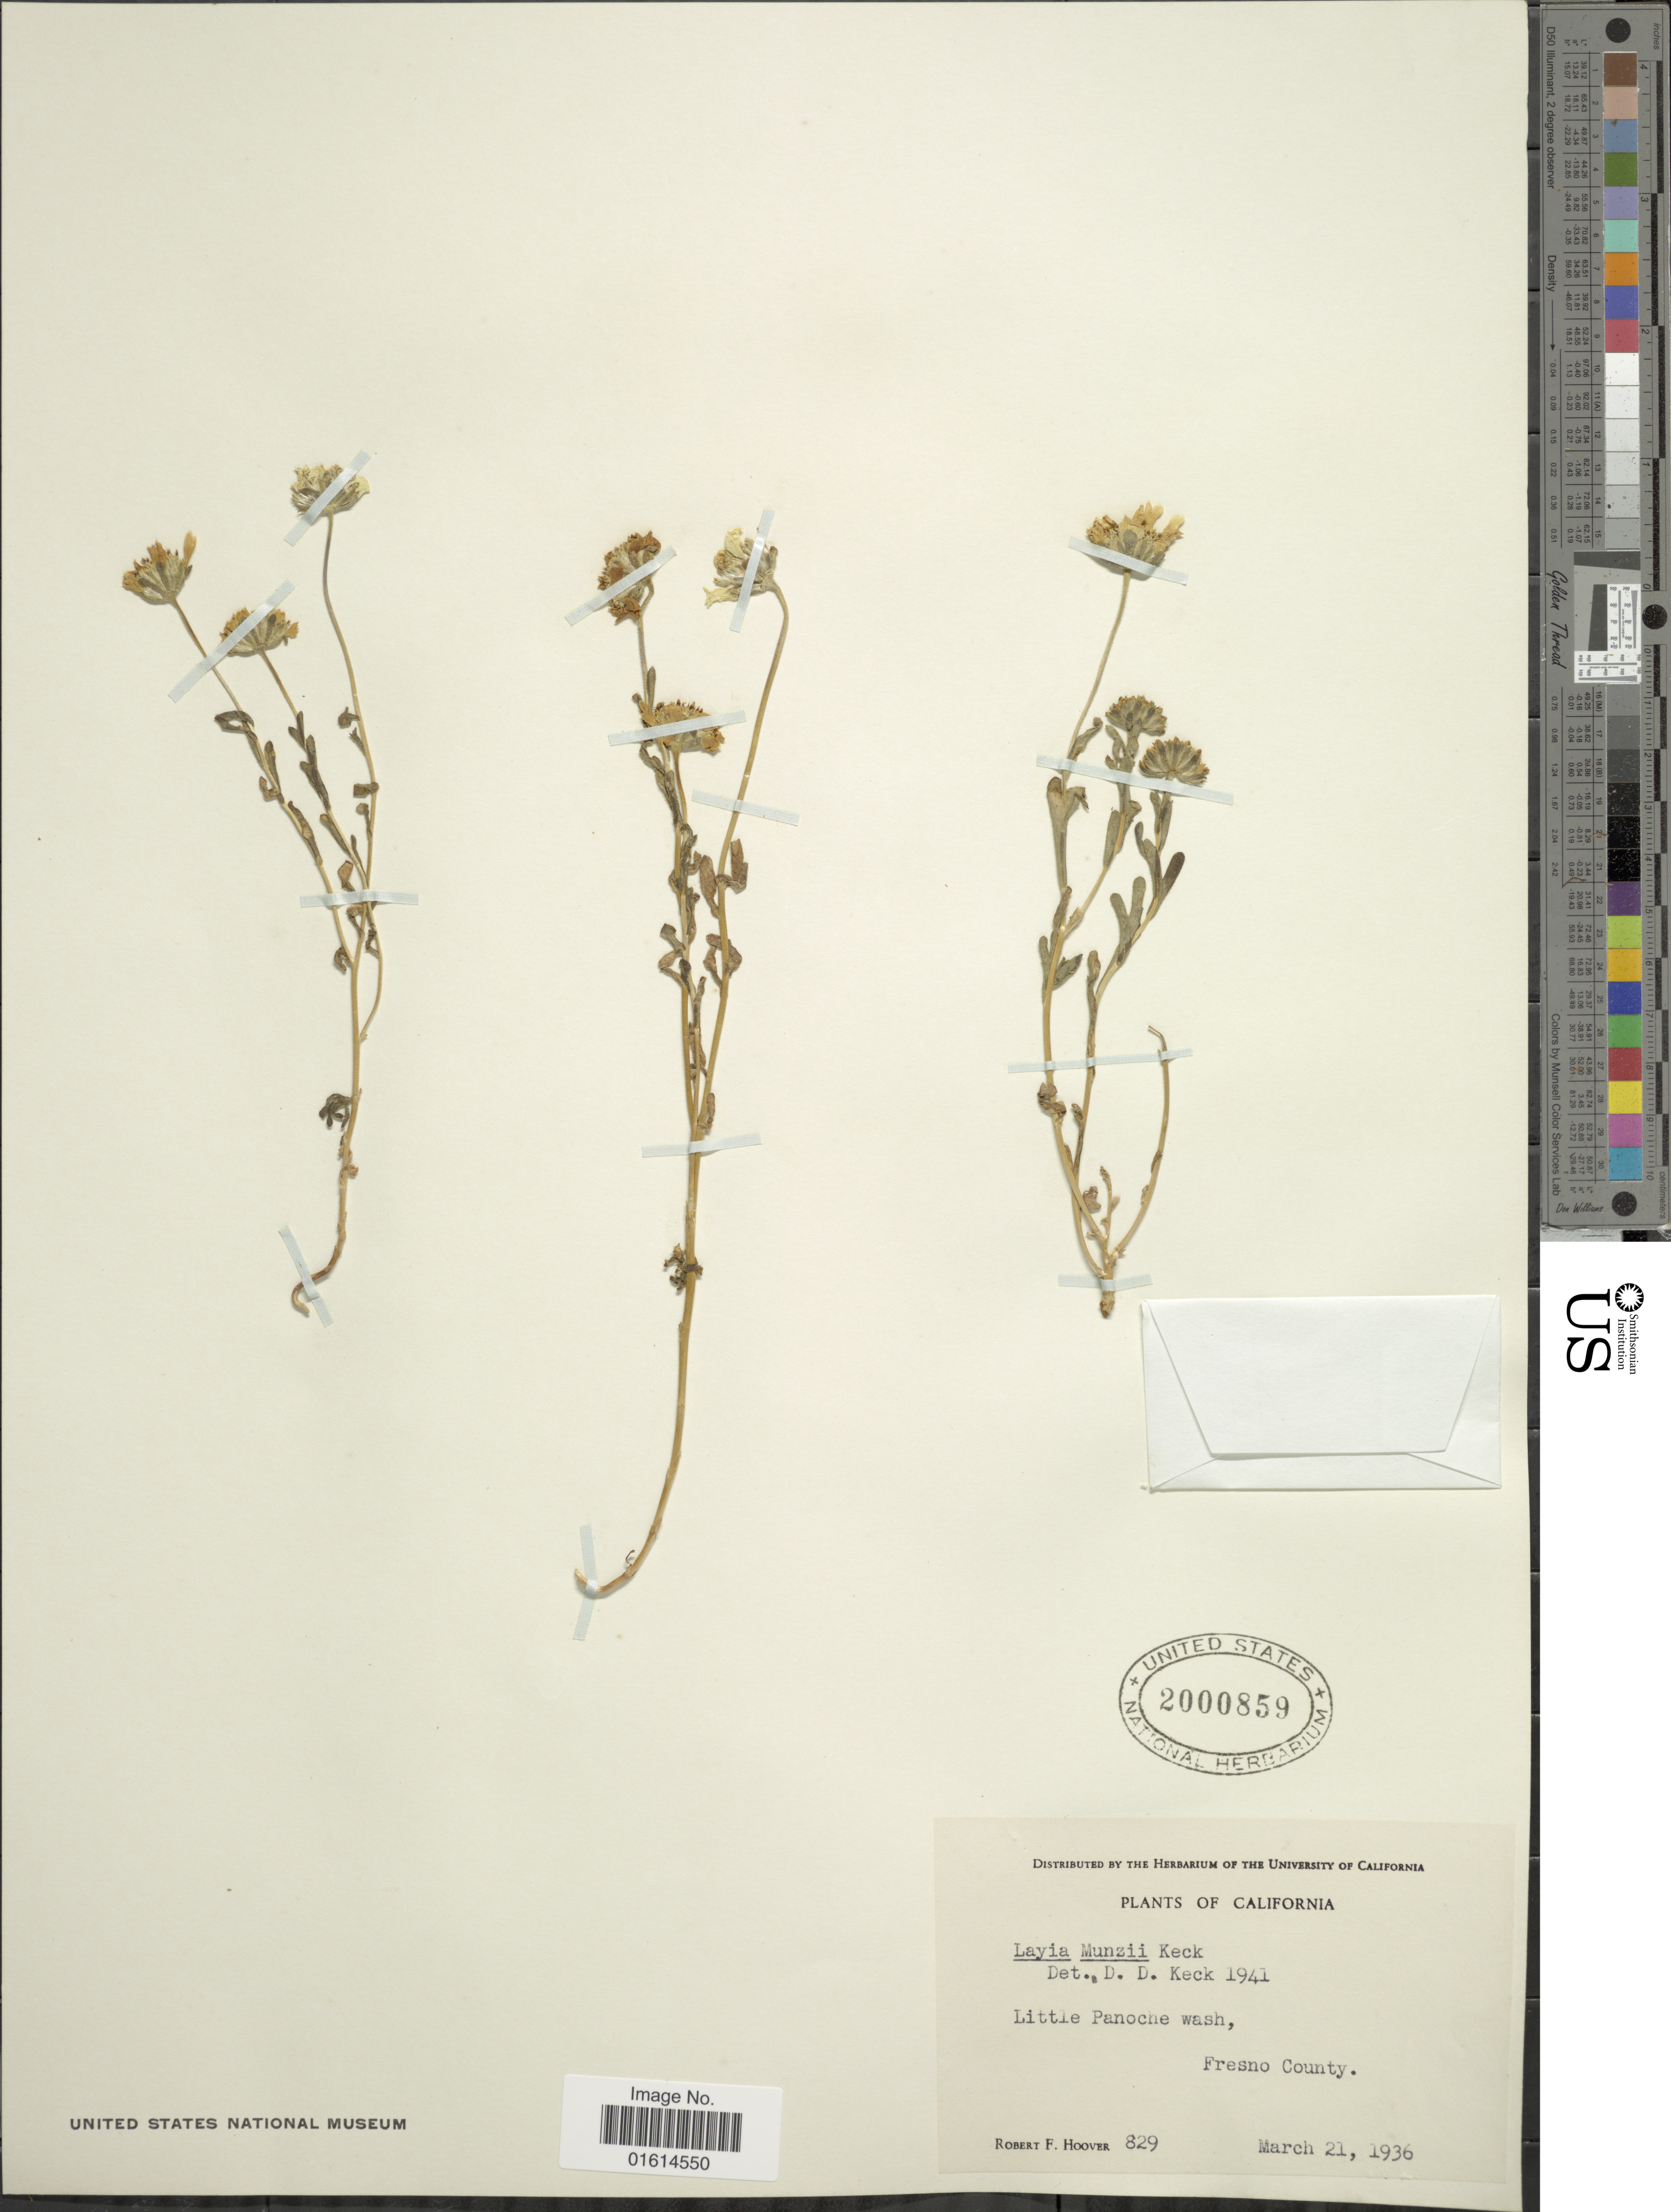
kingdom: Plantae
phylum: Tracheophyta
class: Magnoliopsida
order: Asterales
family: Asteraceae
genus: Layia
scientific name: Layia munzii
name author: D.D. Keck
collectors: R. F. Hoover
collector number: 829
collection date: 1936-03-21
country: United States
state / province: California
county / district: Fresno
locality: Little Panoche wash, Fresno County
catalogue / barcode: US 2000859